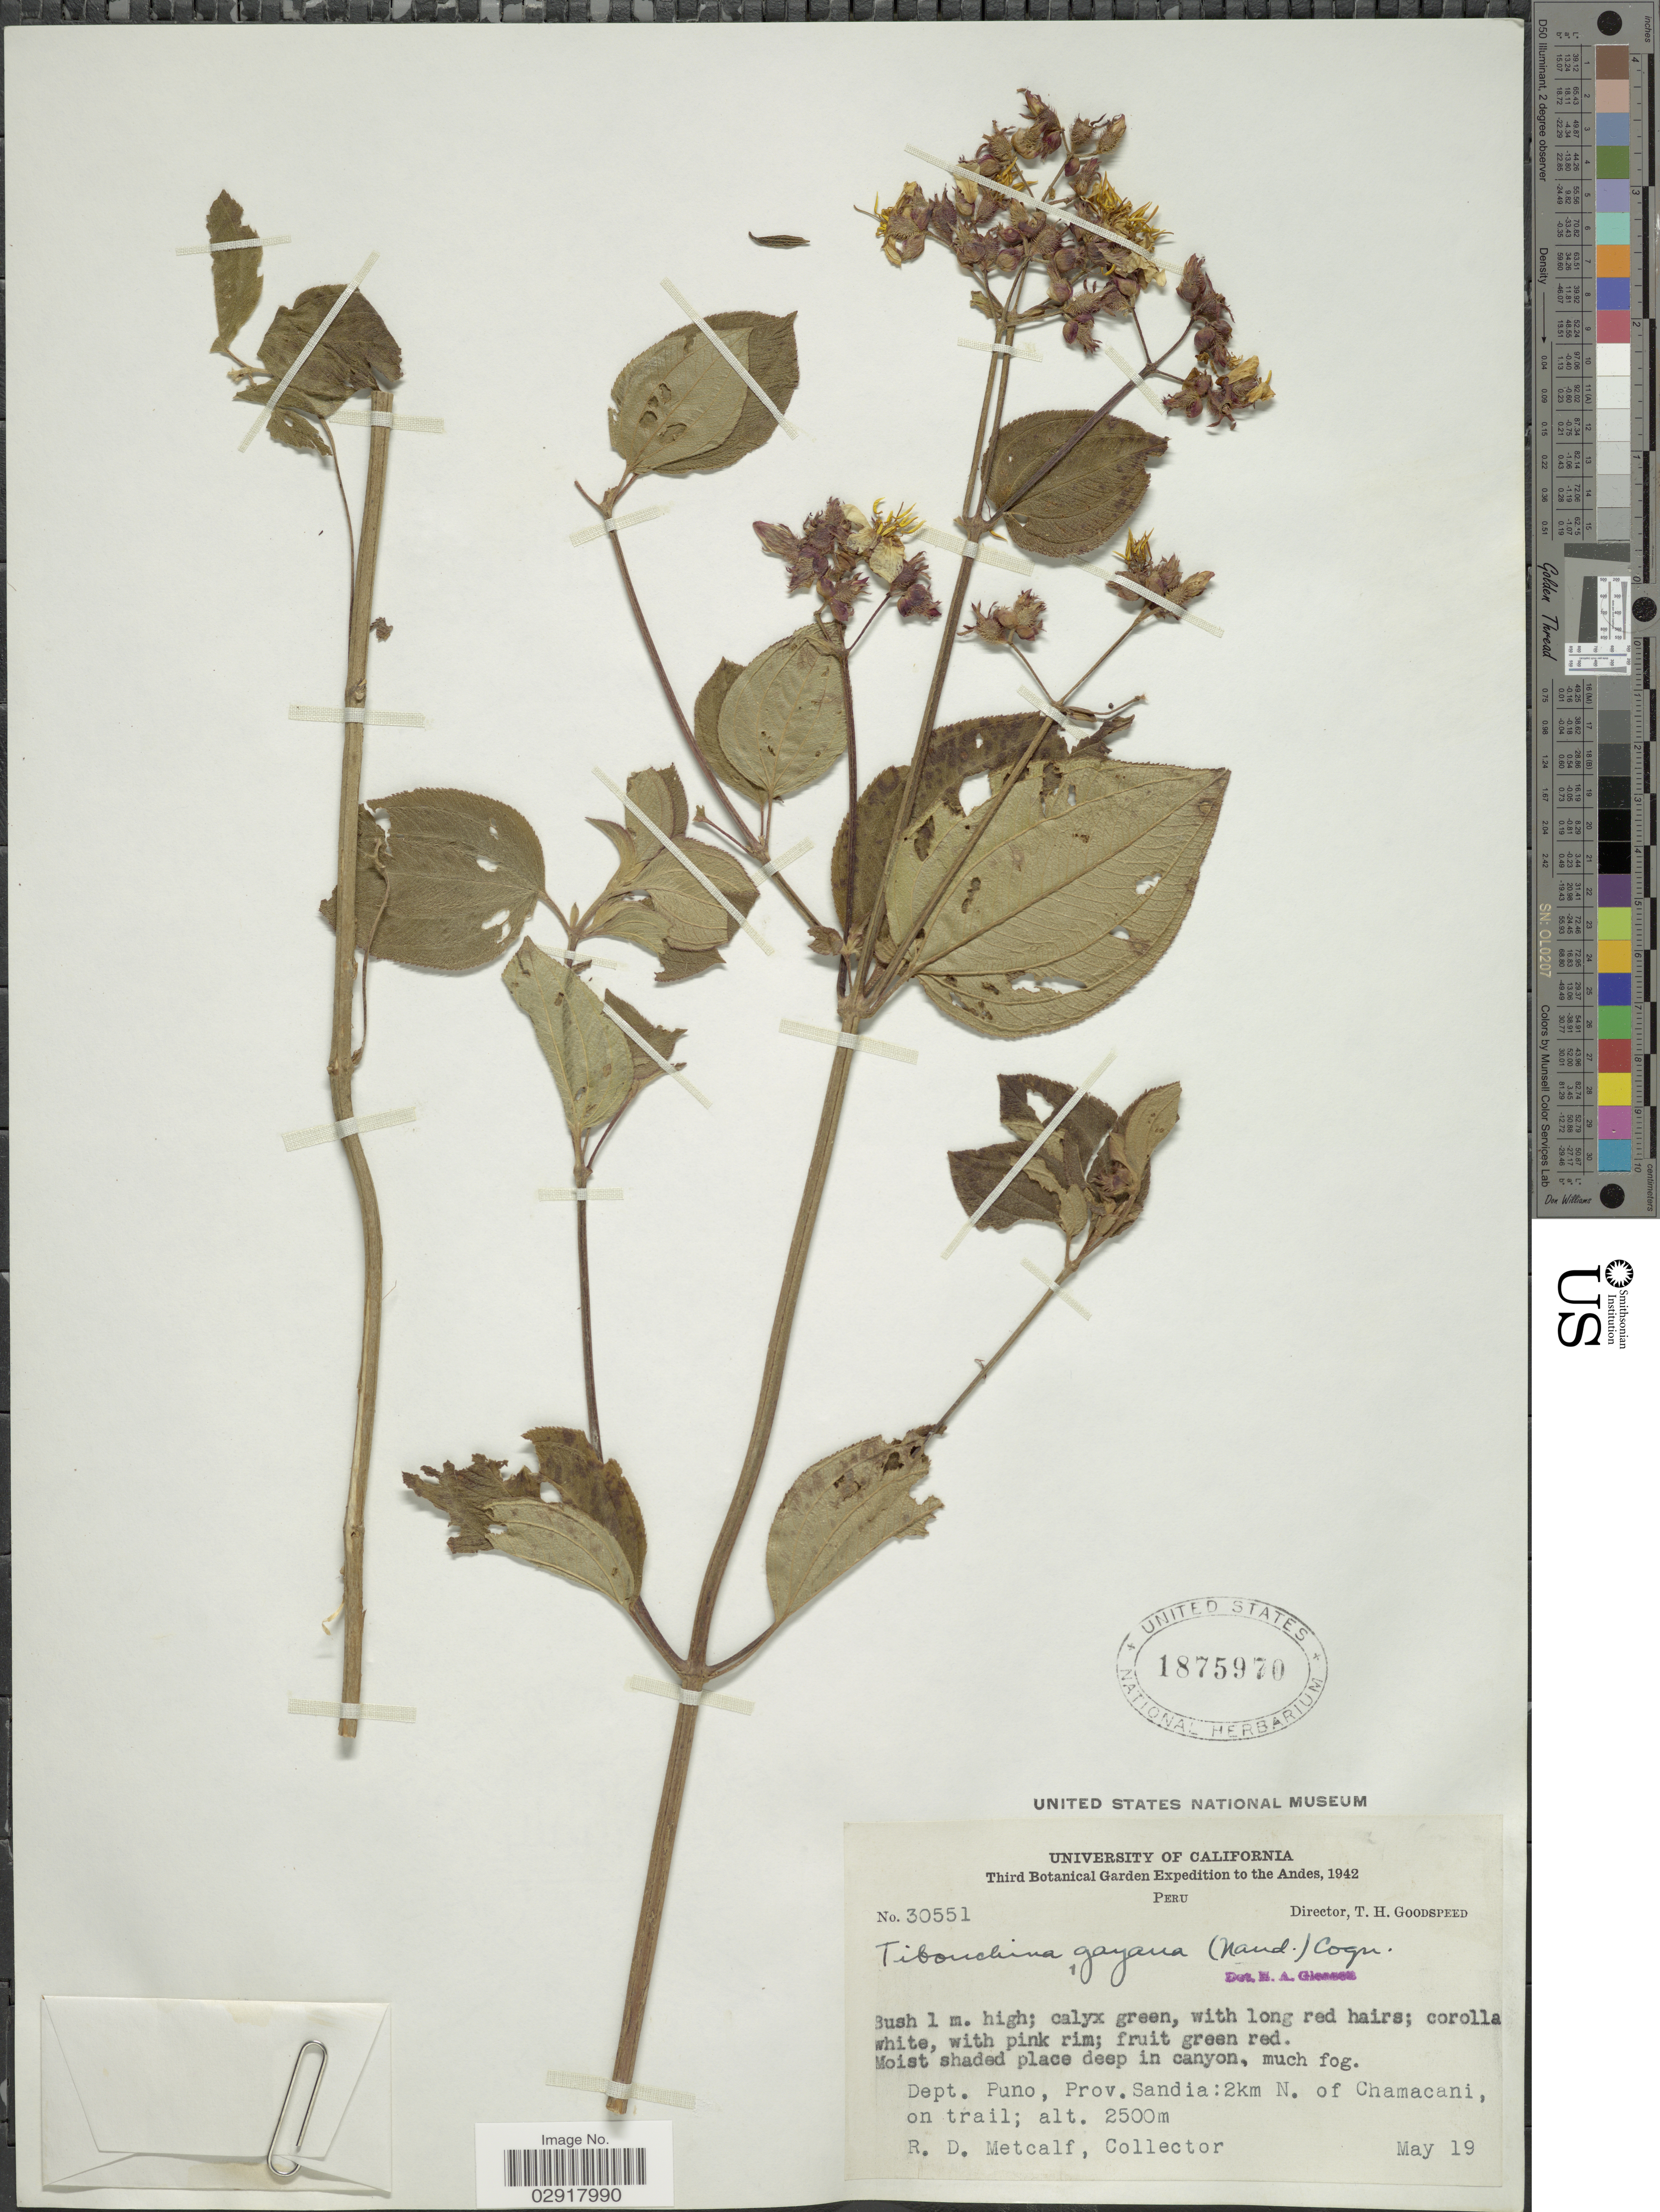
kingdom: Plantae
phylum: Tracheophyta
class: Magnoliopsida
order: Myrtales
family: Melastomataceae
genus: Chaetogastra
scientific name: Chaetogastra gayana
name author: (Naudin) P.J.F. Guim. & Michelang.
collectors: R. D. Metcalf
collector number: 30551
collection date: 1942-05-19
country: Peru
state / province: Puno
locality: Dept. Puno, Prov. Sandia:2km N. of Chamacani, on trail.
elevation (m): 2500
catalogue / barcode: US 1875970